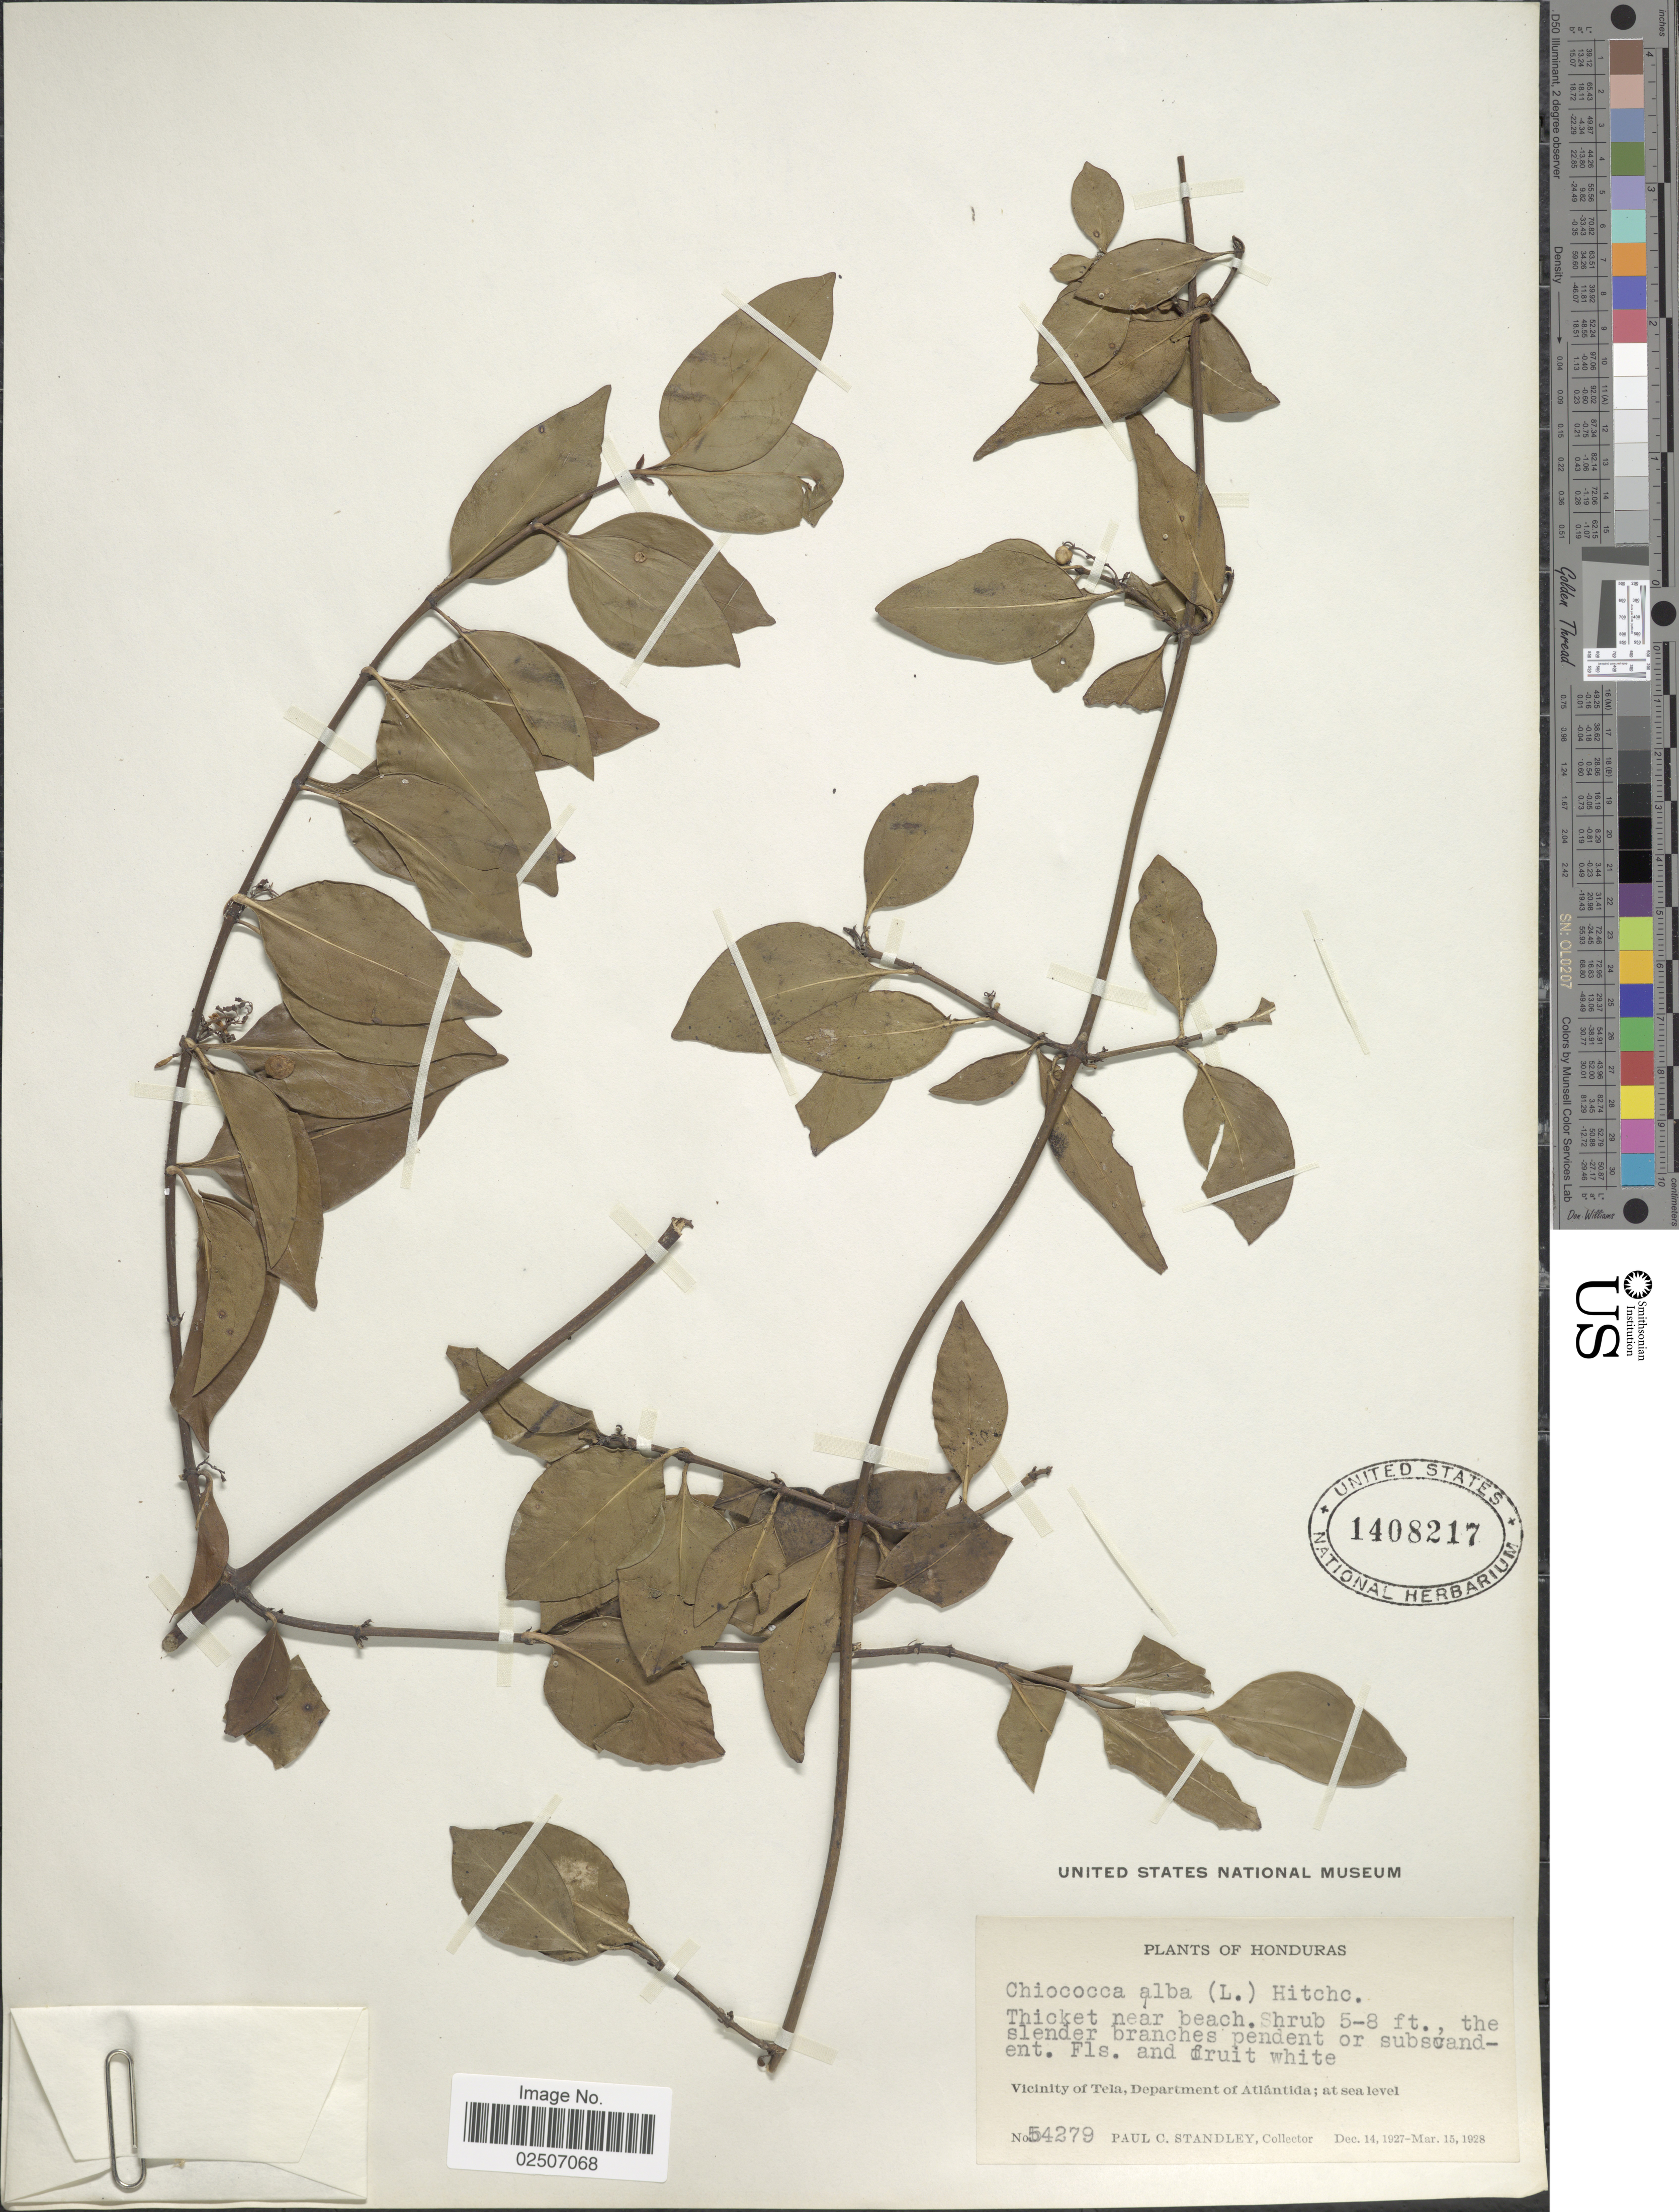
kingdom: Plantae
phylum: Tracheophyta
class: Magnoliopsida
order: Gentianales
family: Rubiaceae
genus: Chiococca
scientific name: Chiococca alba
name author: (L.) Hitchc.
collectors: P. C. Standley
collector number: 54279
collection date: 1927-12-14/1928-03-15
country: Honduras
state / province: Atlántida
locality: Vicinity of Tela, Department of Atlantida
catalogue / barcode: US 1408217